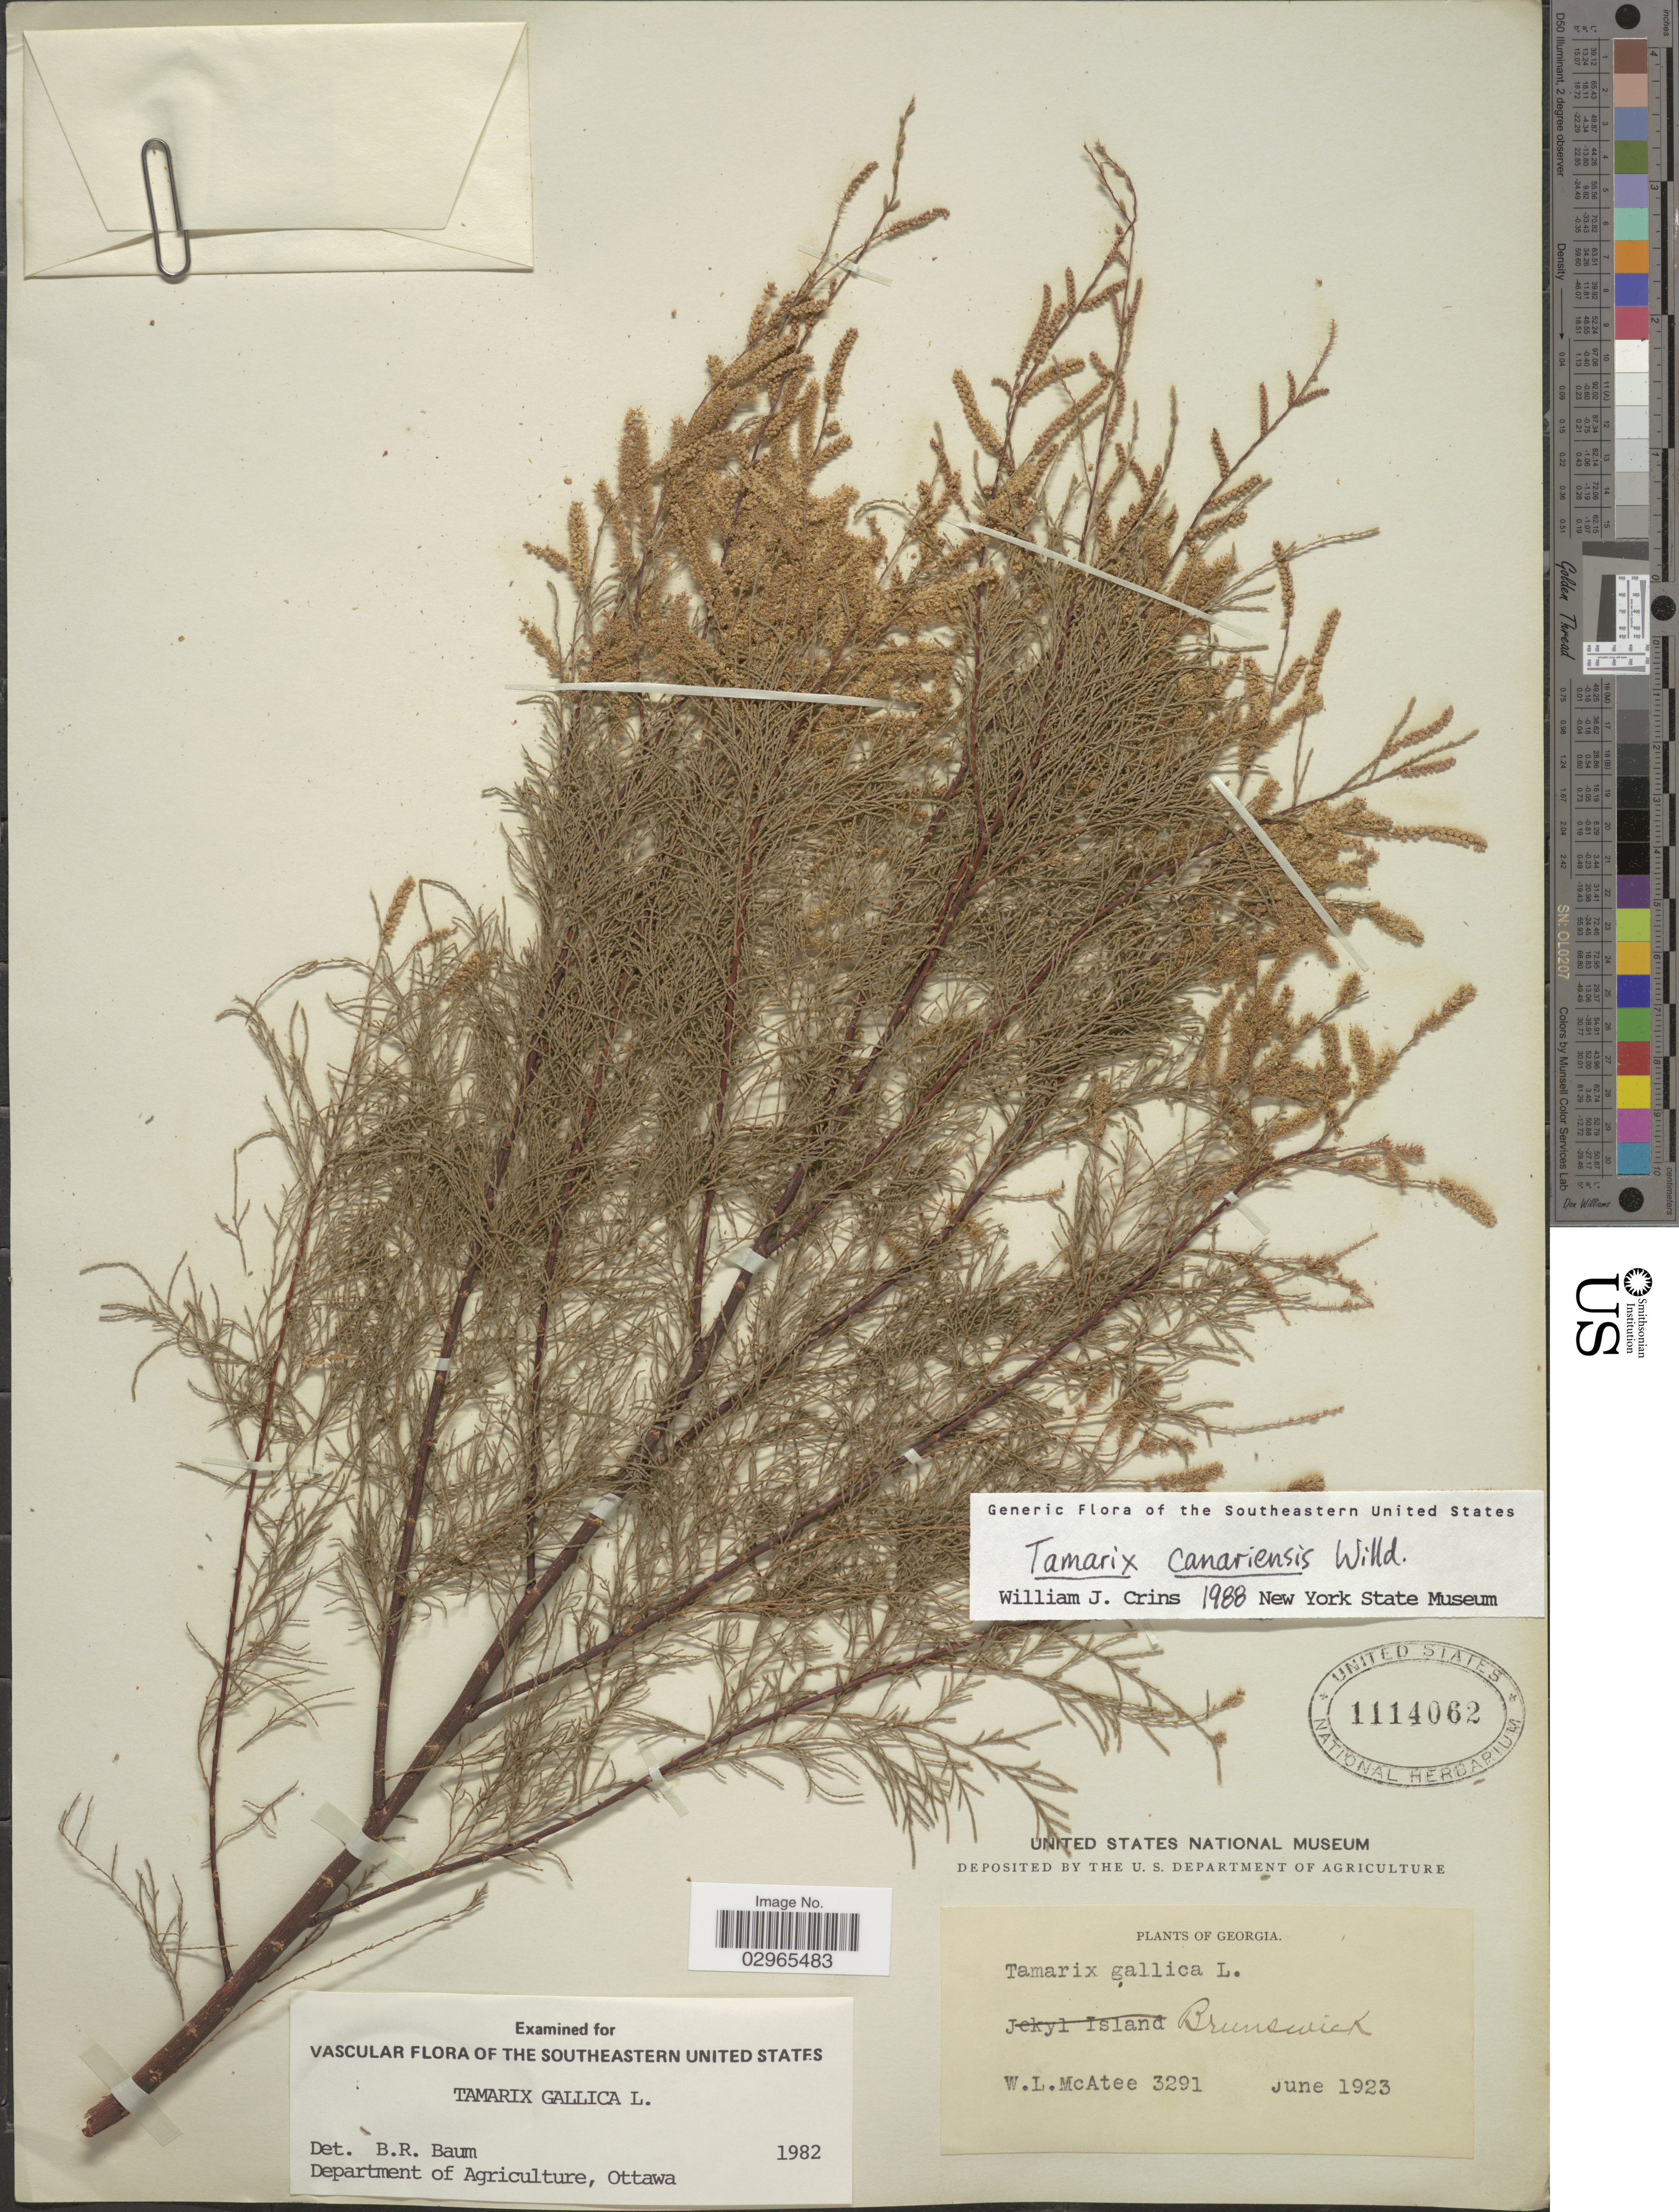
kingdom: Plantae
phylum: Tracheophyta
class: Magnoliopsida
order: Caryophyllales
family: Tamaricaceae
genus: Tamarix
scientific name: Tamarix canariensis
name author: Willd.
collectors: W. McAtee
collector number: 3291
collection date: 1923-06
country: United States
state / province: Georgia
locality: Brunswick.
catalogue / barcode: US 1114062